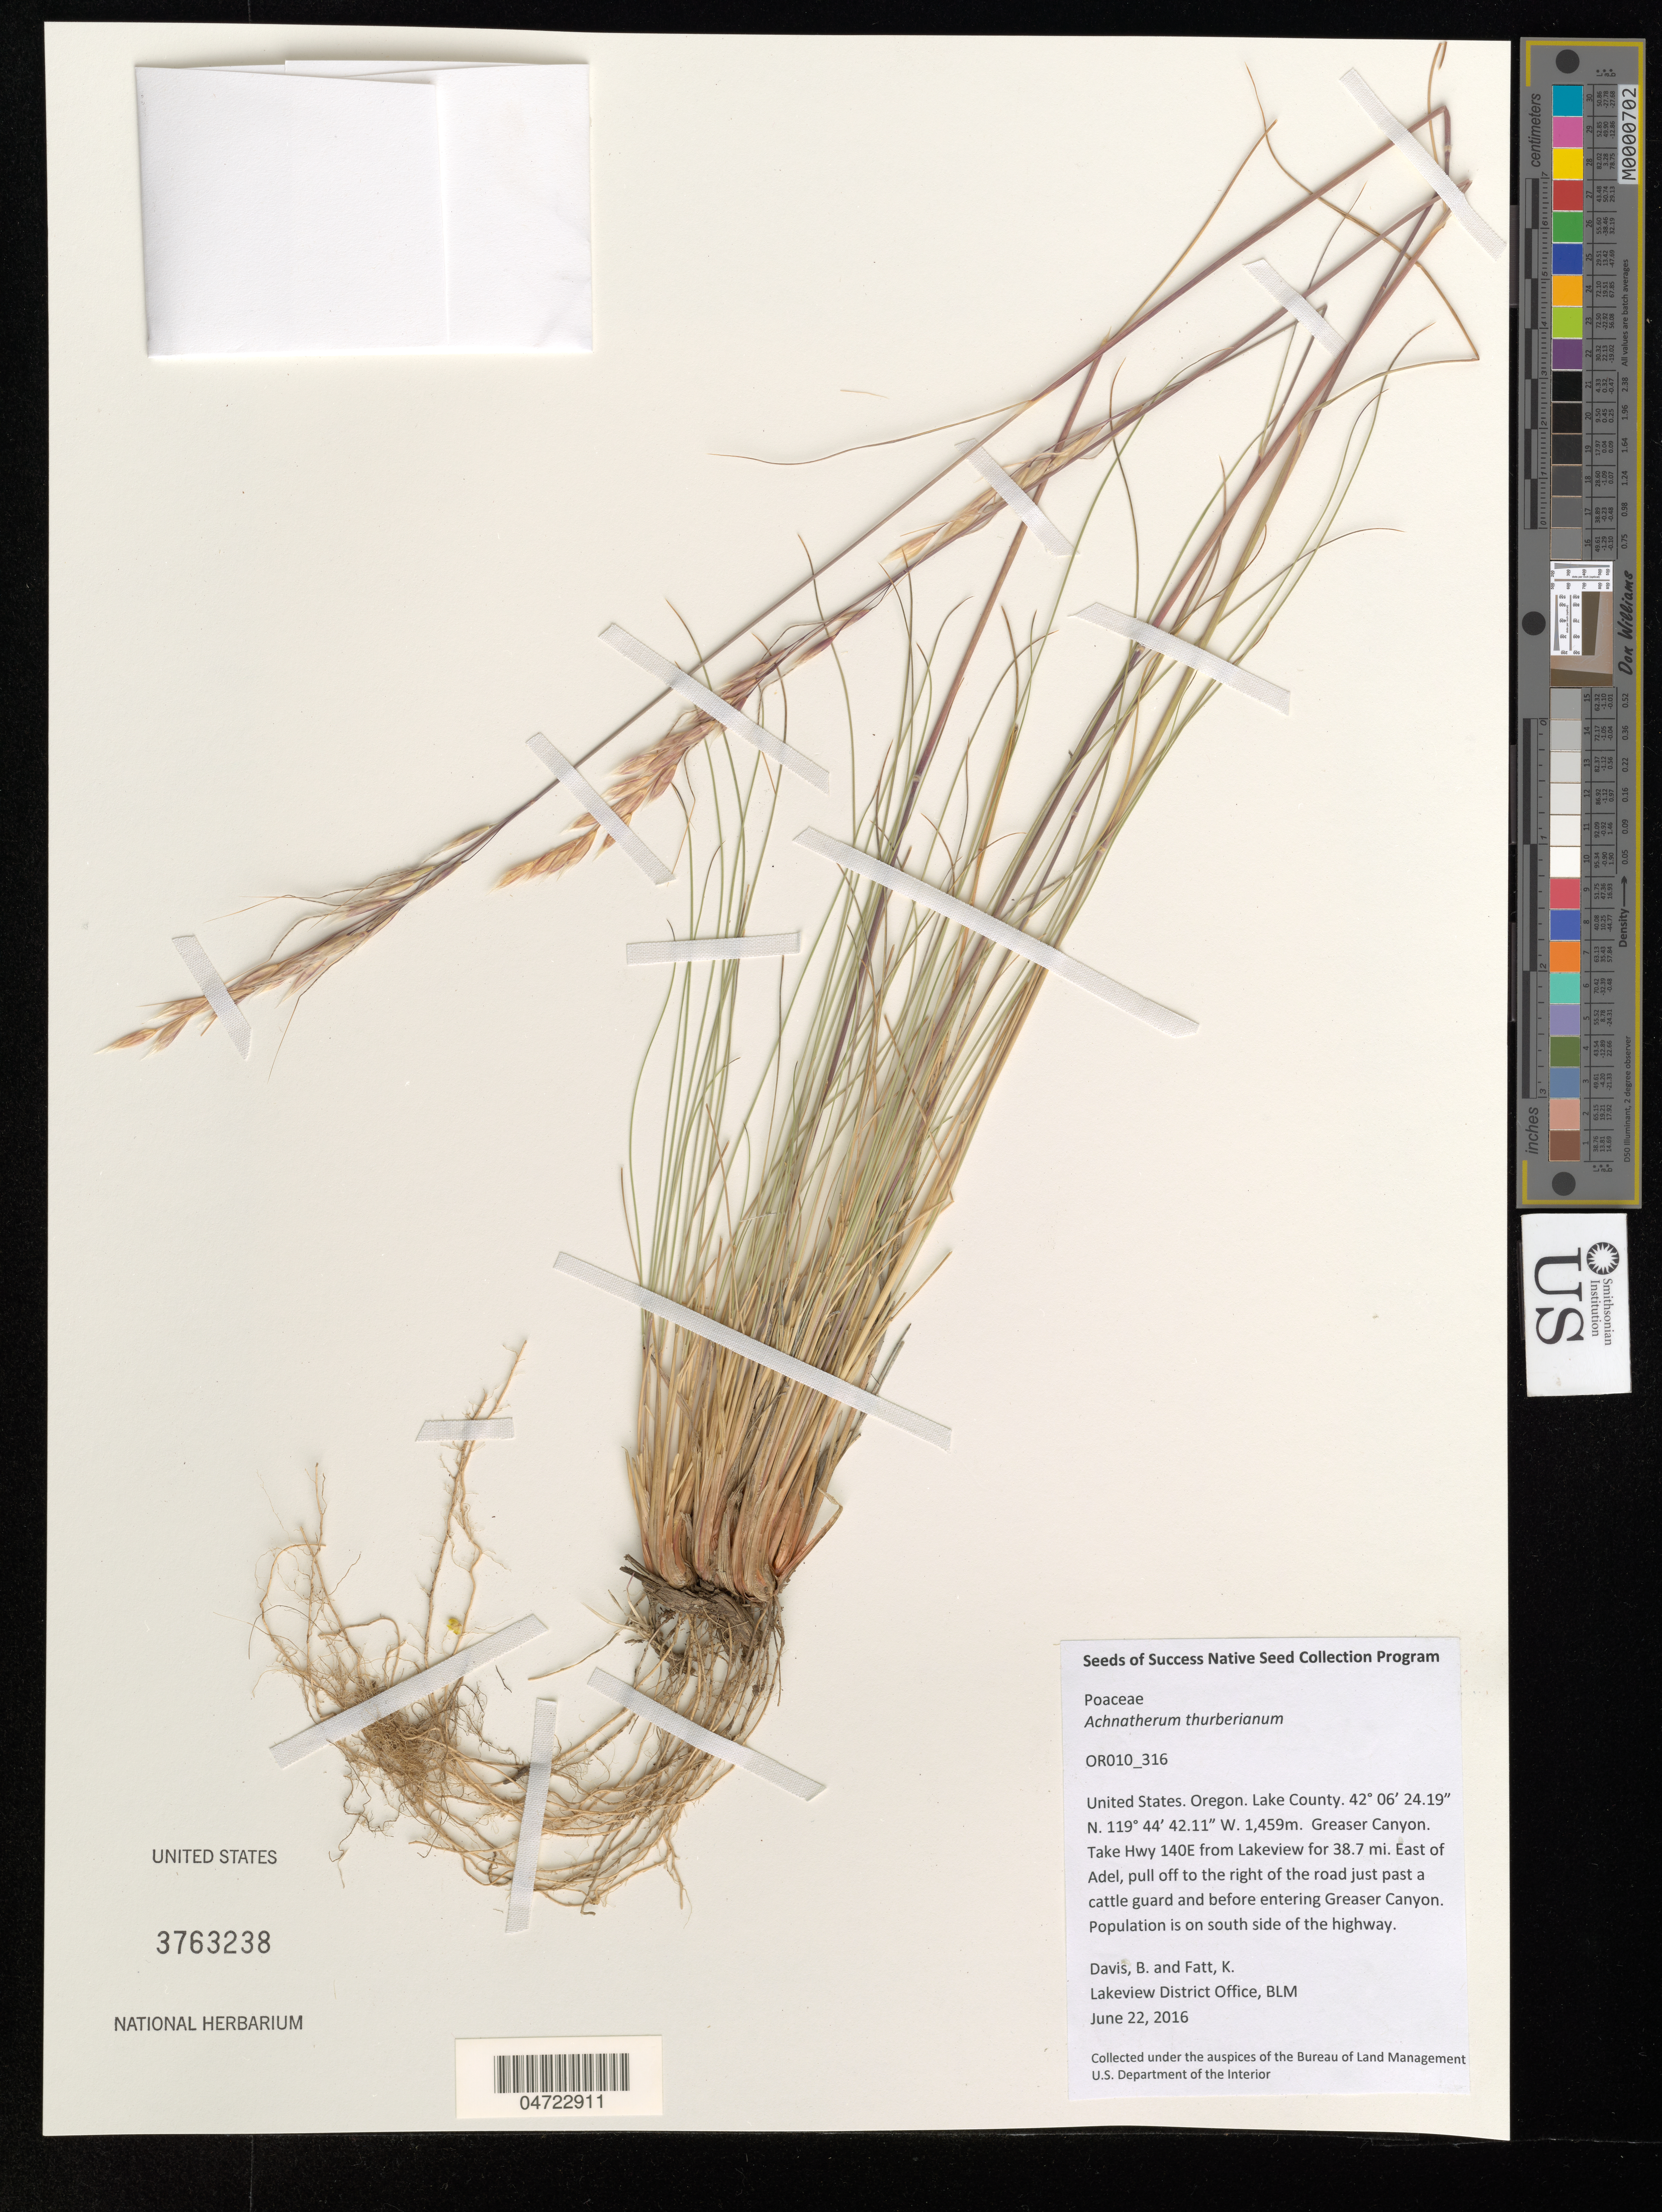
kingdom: Plantae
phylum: Tracheophyta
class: Liliopsida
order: Poales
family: Poaceae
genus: Achnatherum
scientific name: Achnatherum thurberianum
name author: (Piper) Barkworth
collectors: B. Davis & K. Fatt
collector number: OR010_316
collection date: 2016-06-22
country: United States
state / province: Oregon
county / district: Lake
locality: Lake County. Greaser Canyon. Take Hwy 140E from Lakeview for 38.7 mi. East of Adel, pull off to the right of the road just past a cattle guard and before entering Greaser Canyon. Population is on south side of the highway.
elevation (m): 1459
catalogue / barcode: US 3763238